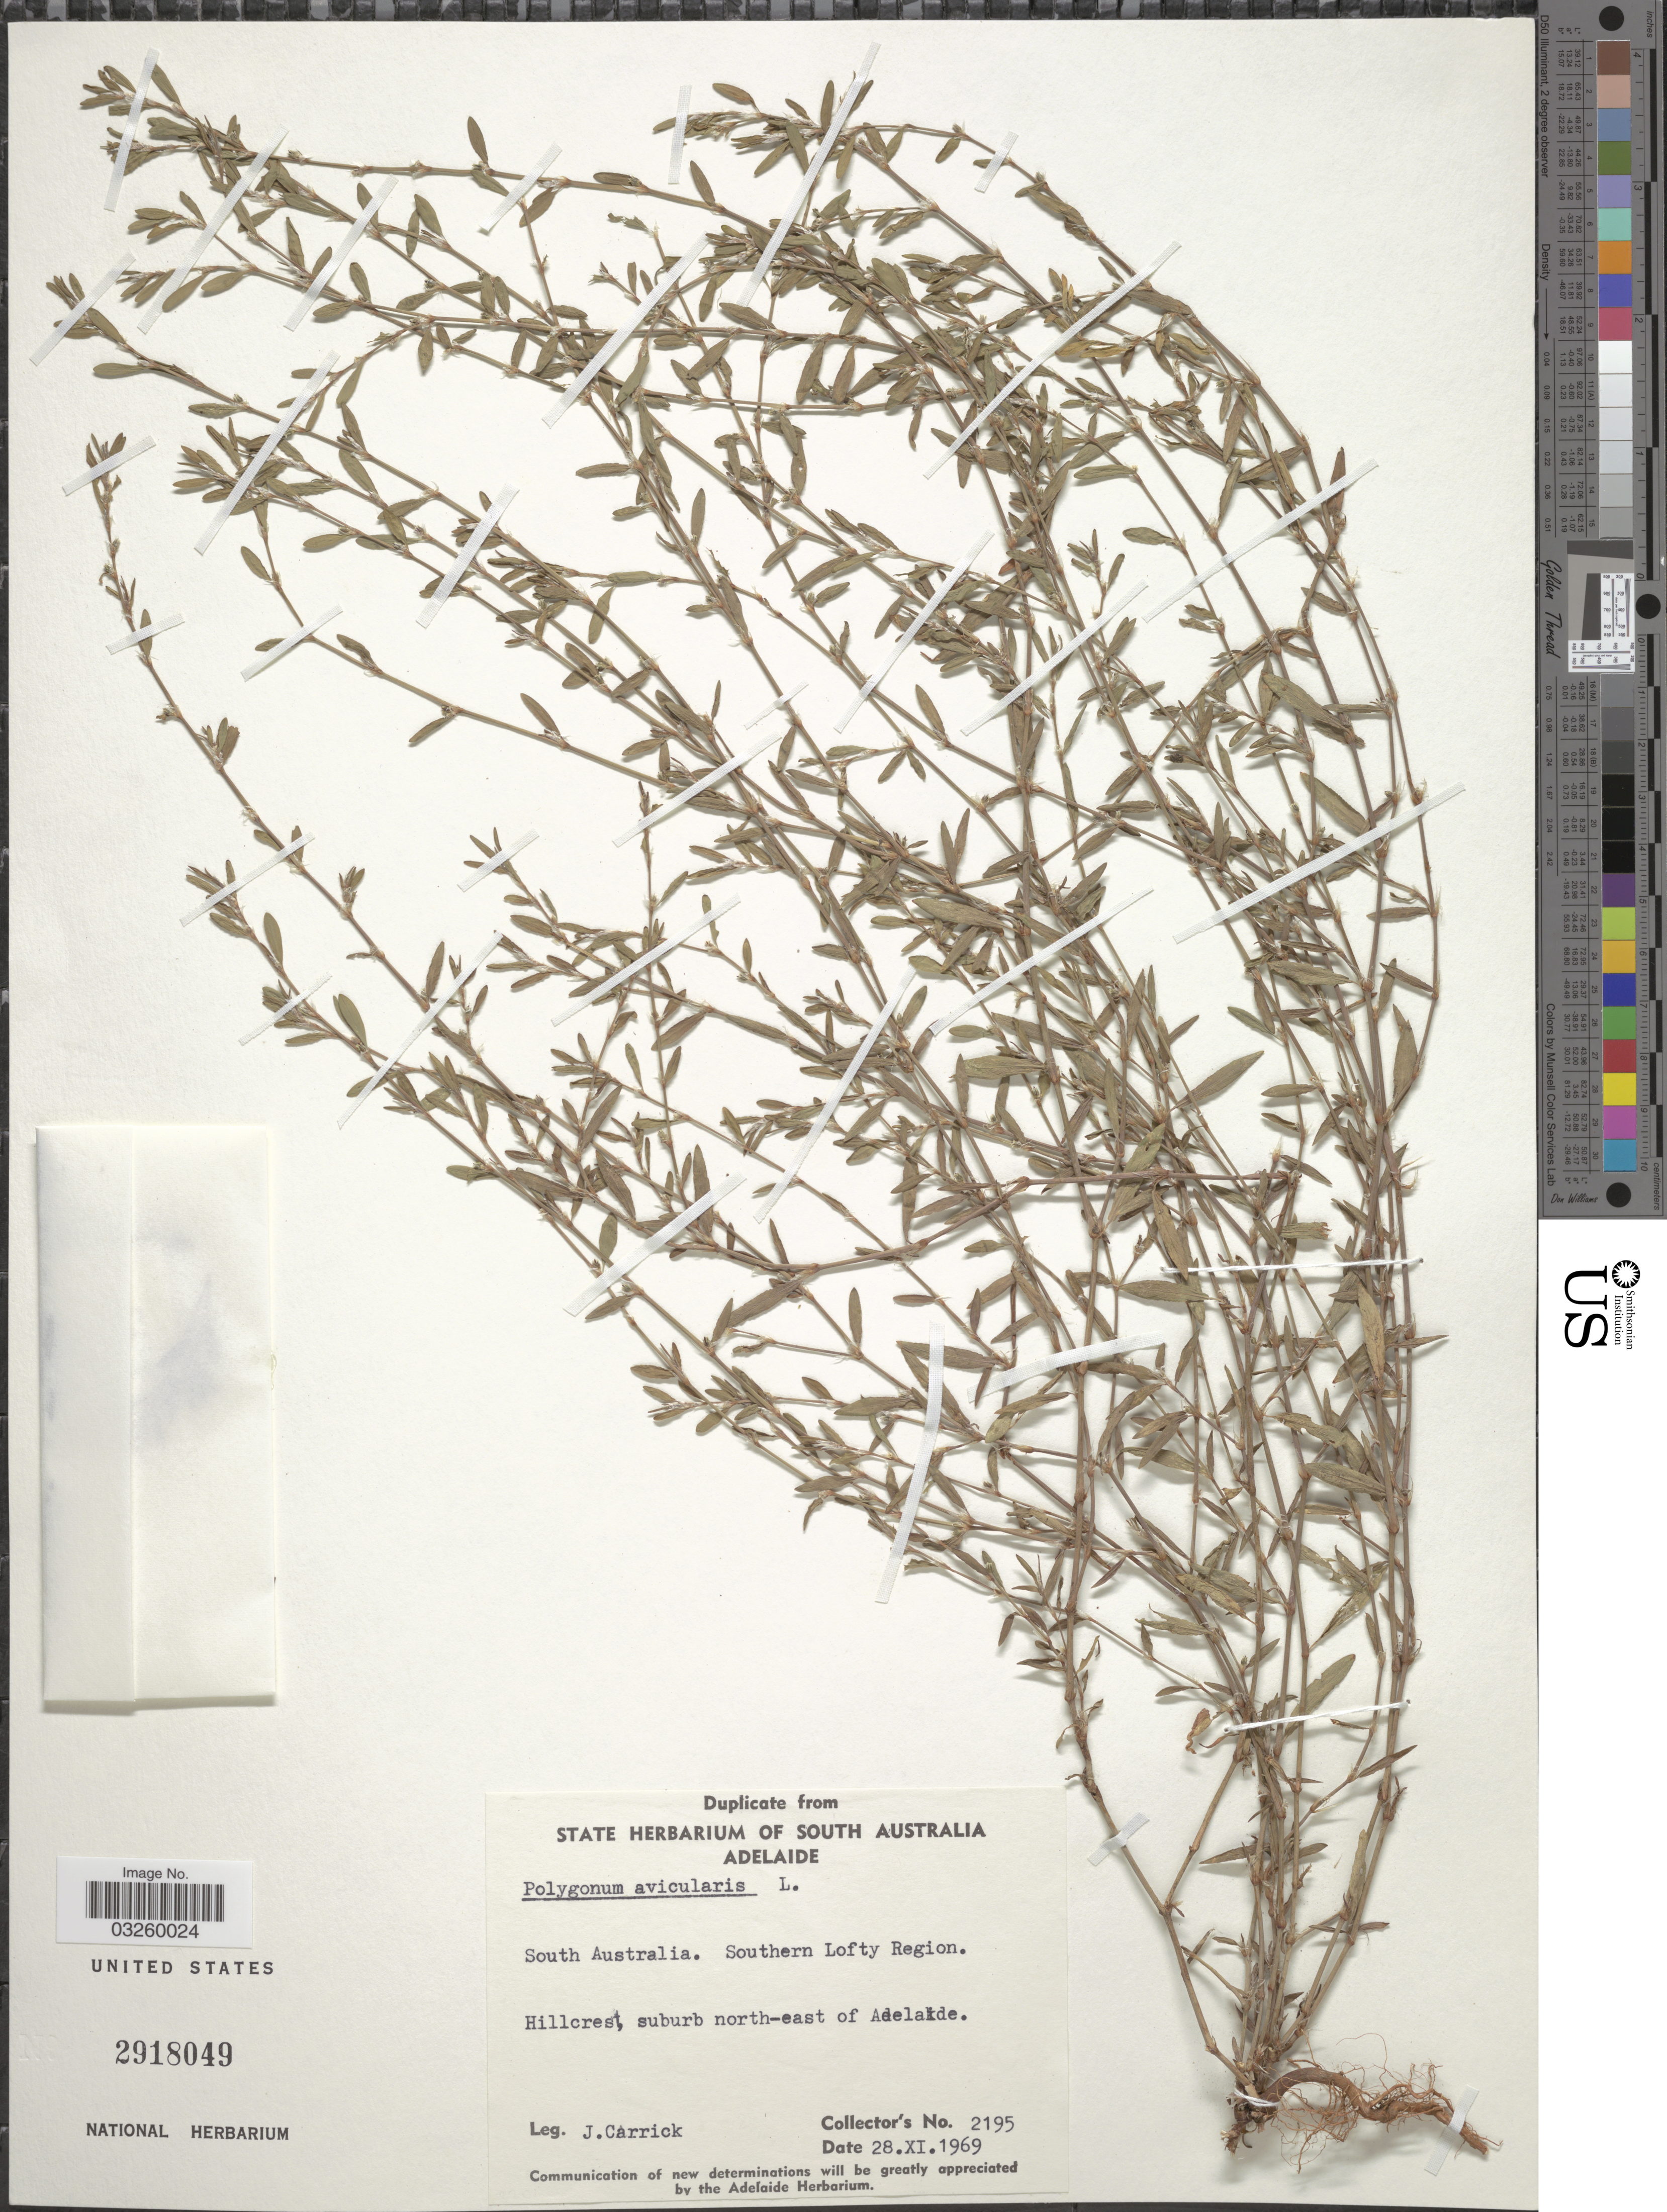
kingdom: Plantae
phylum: Tracheophyta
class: Magnoliopsida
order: Caryophyllales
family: Polygonaceae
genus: Polygonum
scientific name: Polygonum aviculare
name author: L.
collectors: J. Carrick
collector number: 2195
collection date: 1969-11-28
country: Australia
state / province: South Australia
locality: Southern Lofty Region. Hillcrest, suburb north-east of Adelaide.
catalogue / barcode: US 2918049